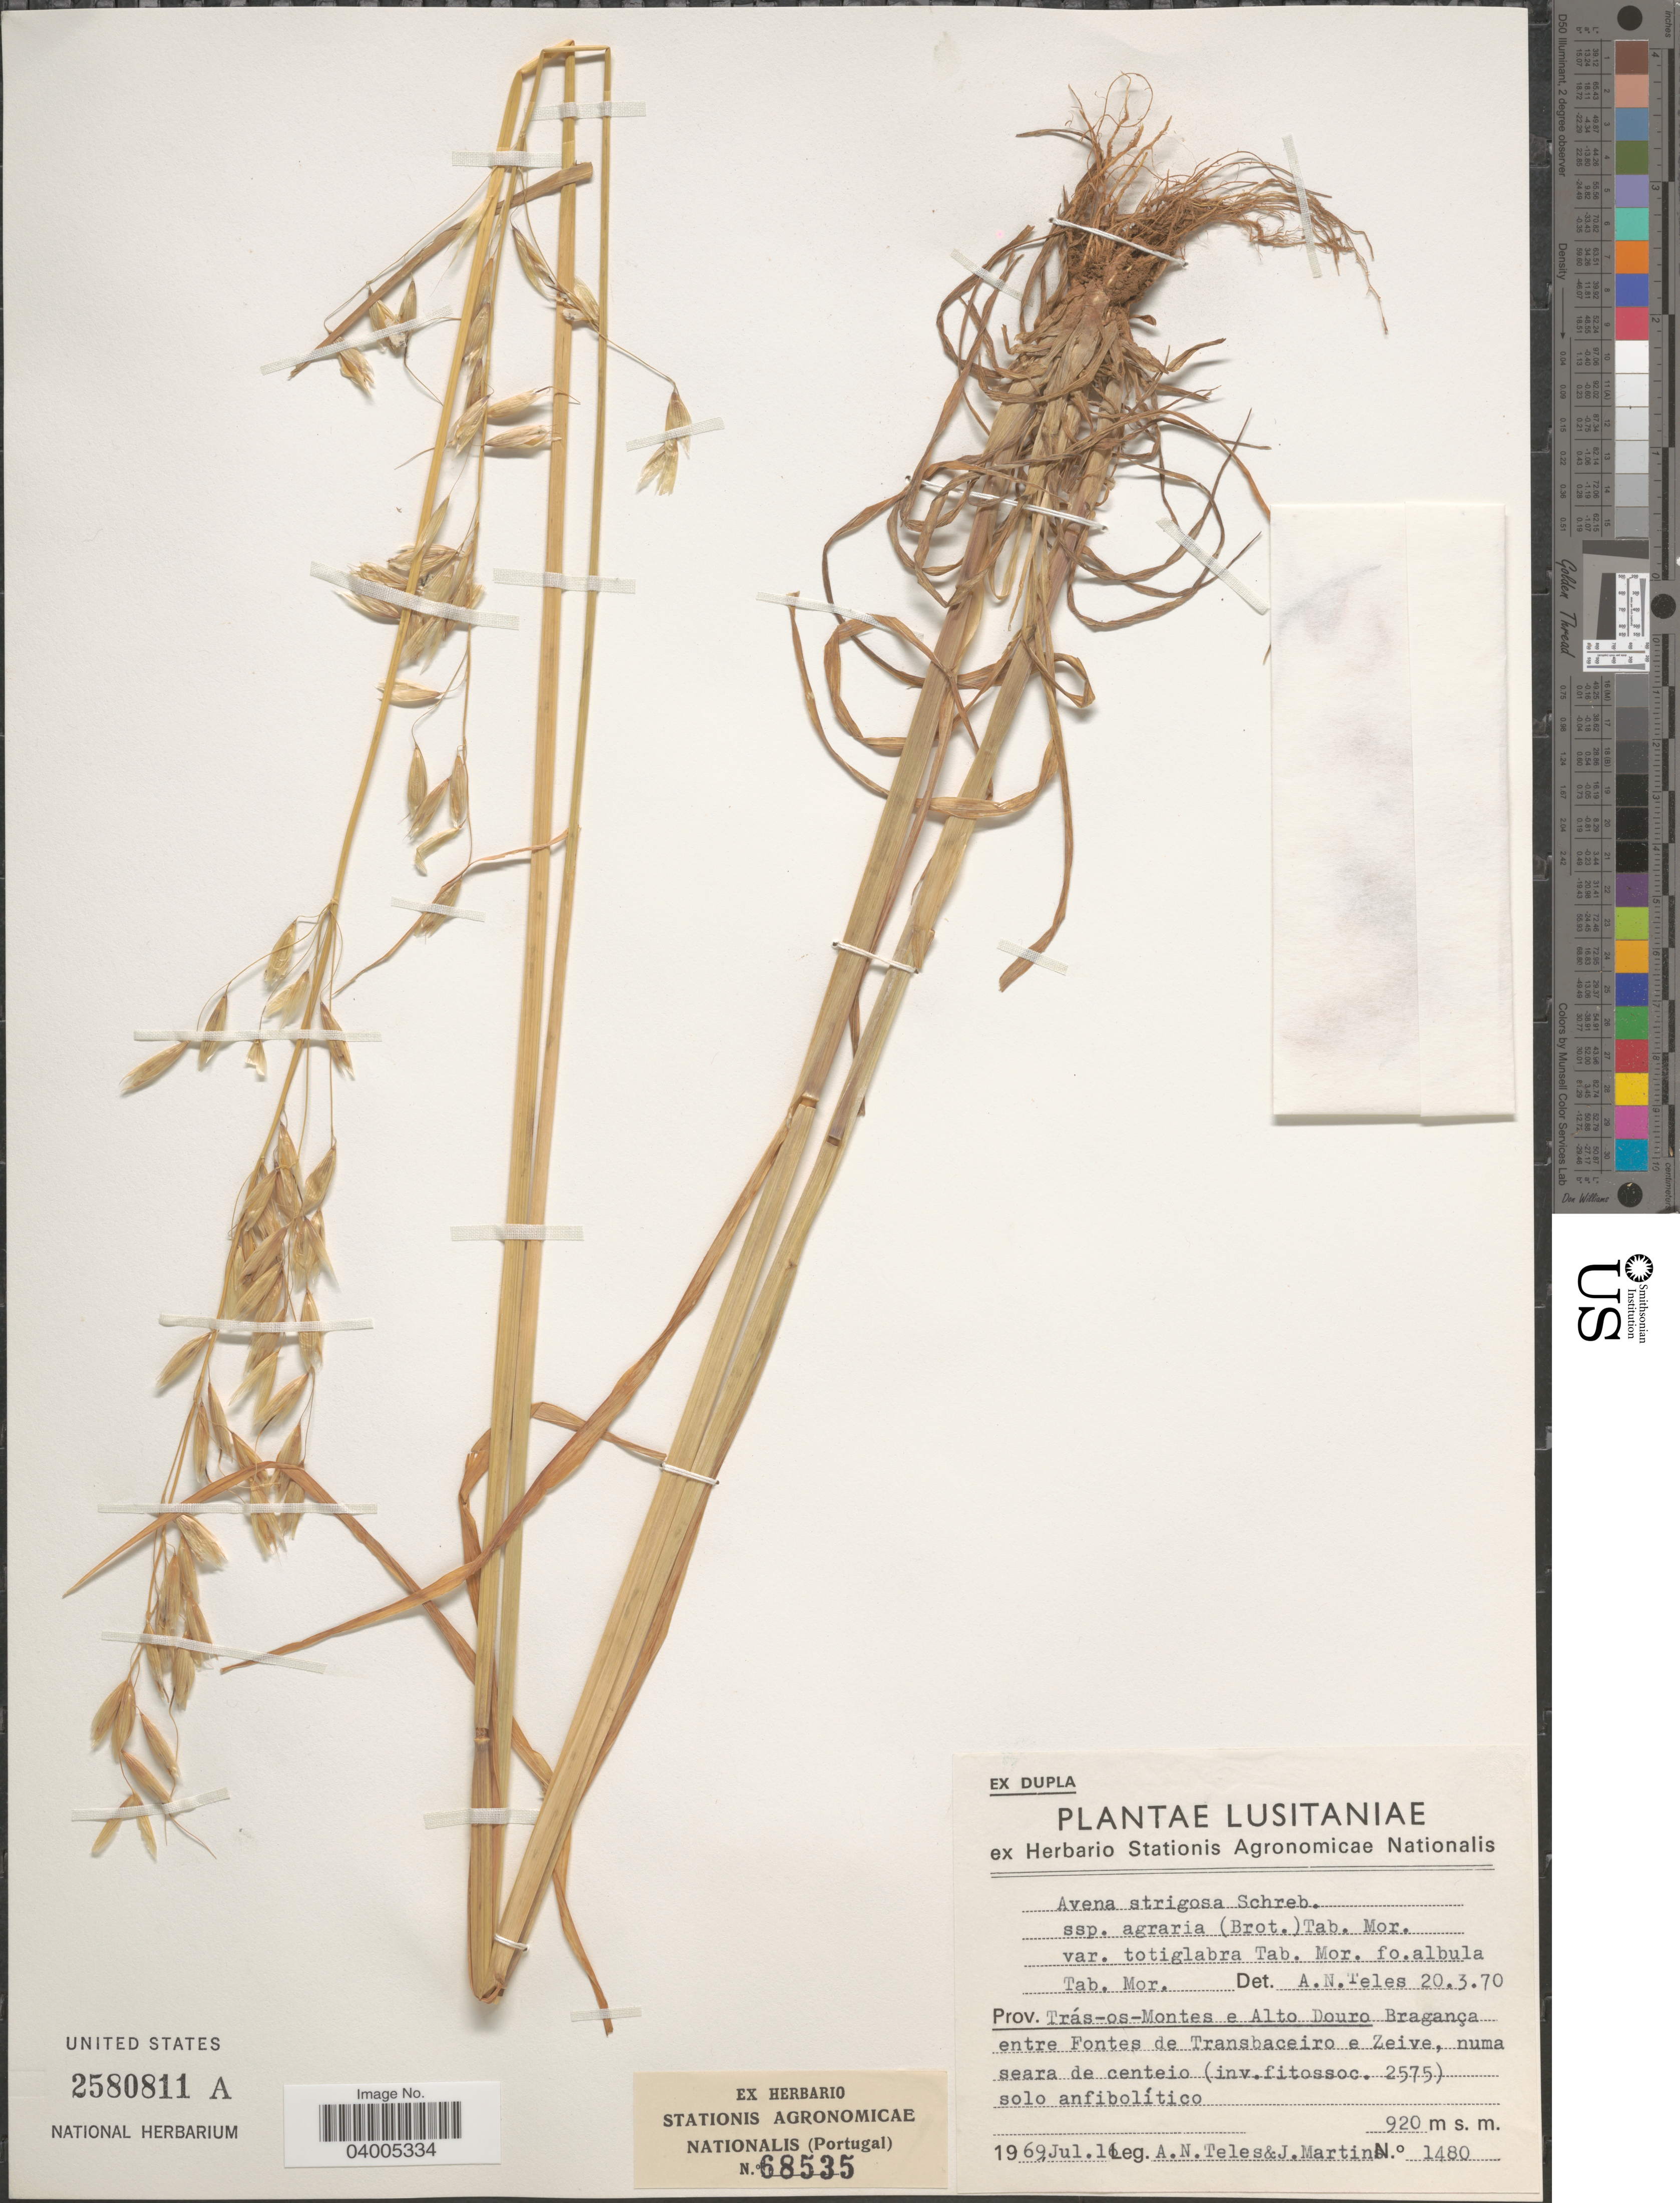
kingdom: Plantae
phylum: Tracheophyta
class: Liliopsida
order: Poales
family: Poaceae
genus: Avena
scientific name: Avena strigosa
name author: Schreb.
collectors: A. Teles & J. Martin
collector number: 1480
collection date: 1969-07-16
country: Portugal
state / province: Braganca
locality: Lusitaniae. Prov. Trás-os-Montes e Alto Douro Bragança entre Fontes de Transbaceiro e Zeive, numa seara de centeio (inv. fitossoc. 2575) solo anfibolítico.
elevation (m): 920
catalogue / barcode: US 2580811A